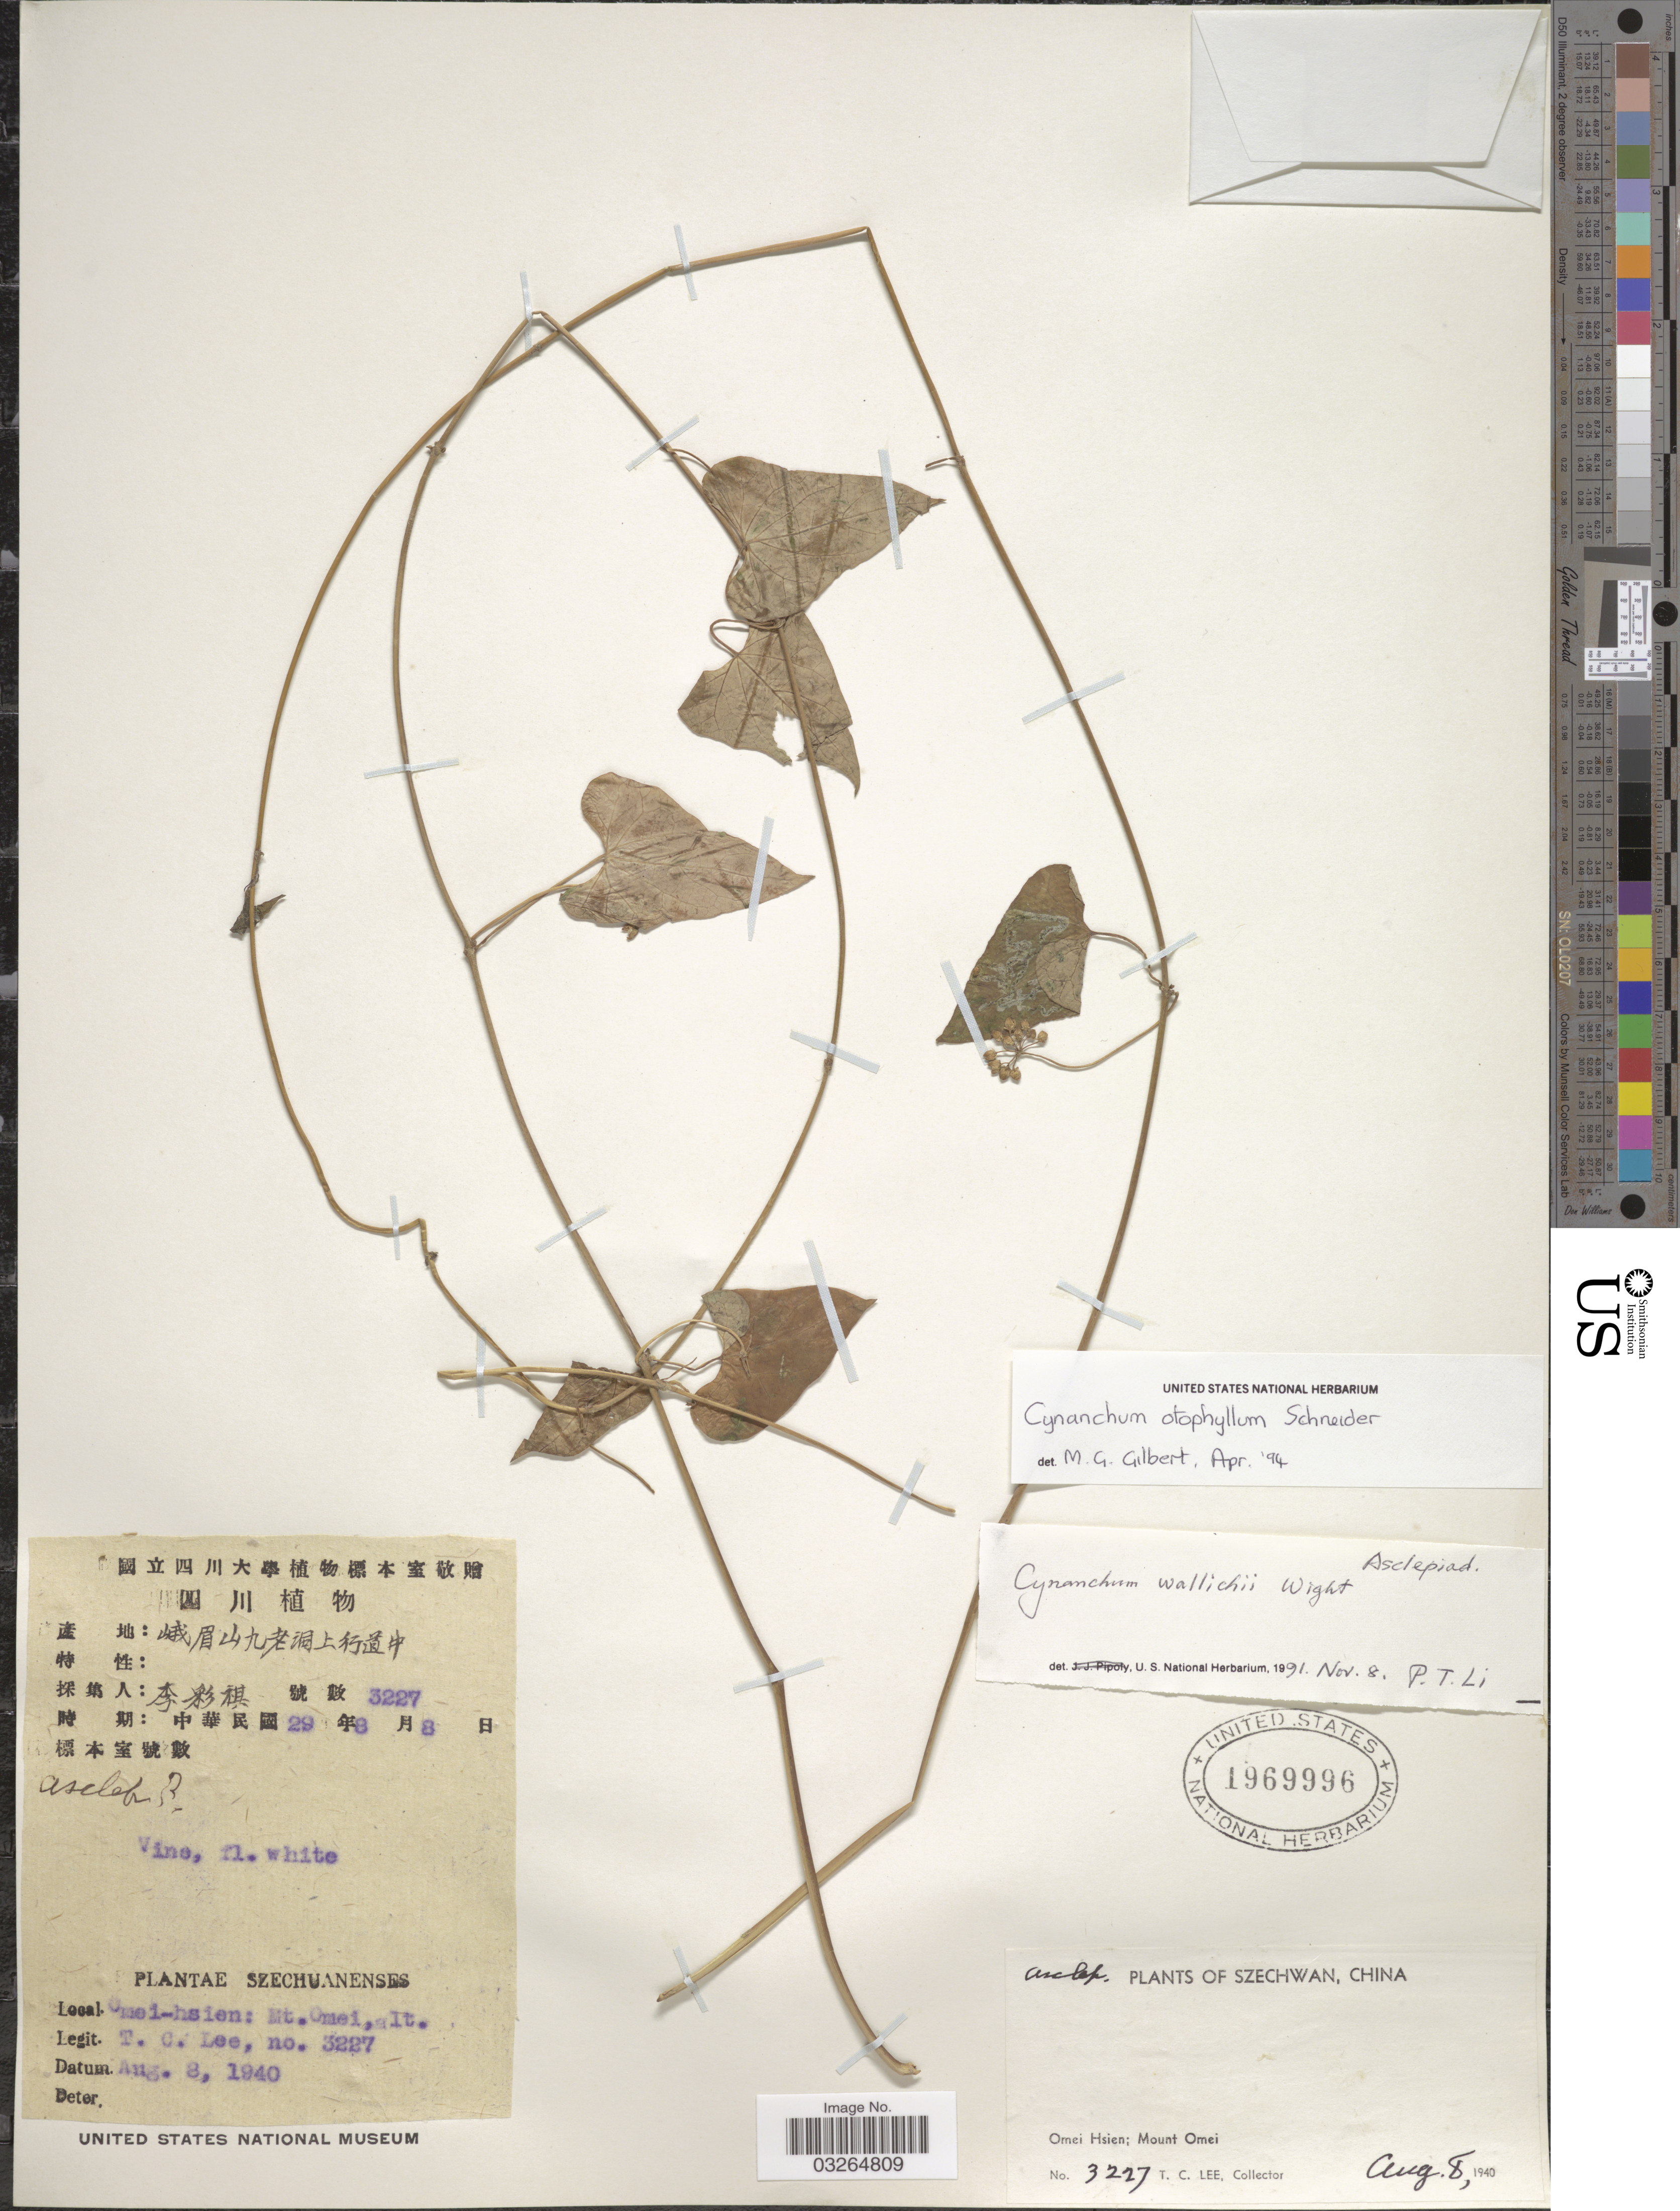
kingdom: Plantae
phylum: Tracheophyta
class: Magnoliopsida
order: Gentianales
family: Apocynaceae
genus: Cynanchum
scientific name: Cynanchum otophyllum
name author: C.K. Schneid. in Sarg.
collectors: T. Lee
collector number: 3227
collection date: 1940-08-08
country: China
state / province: Sichuan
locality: Szechwan. Omei Hsien; Mount Omei.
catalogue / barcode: US 1969996